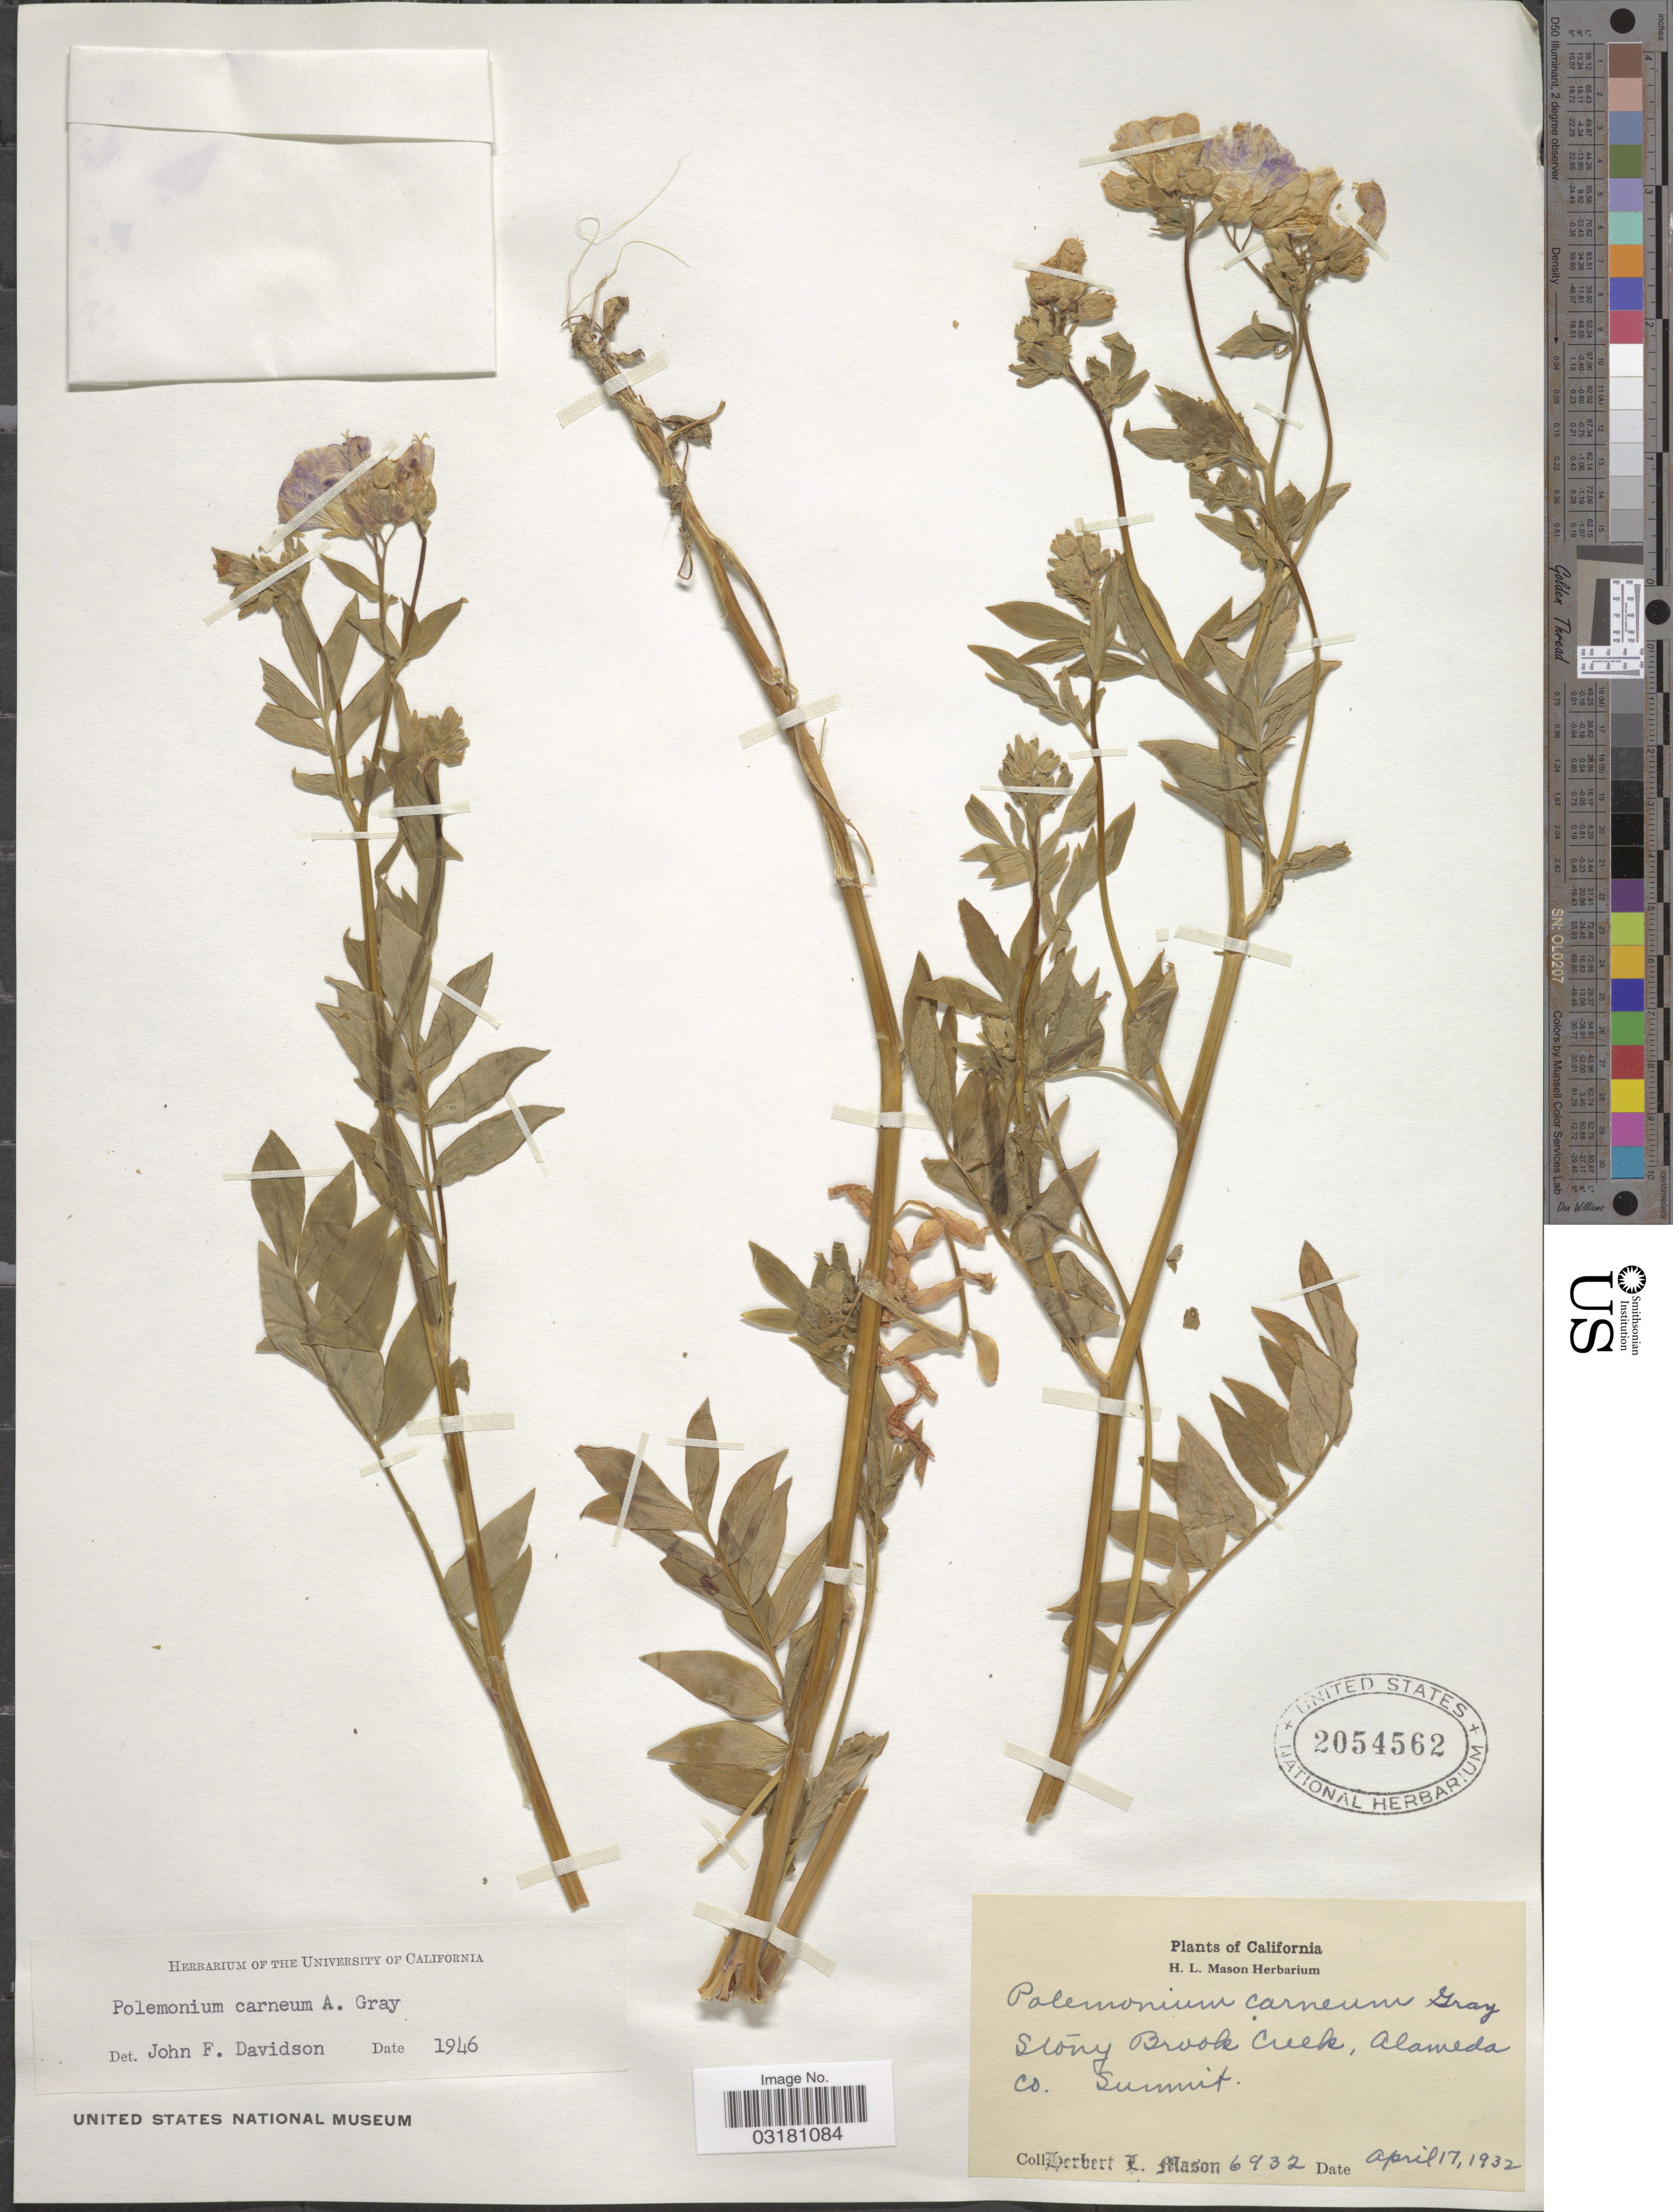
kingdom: Plantae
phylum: Tracheophyta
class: Magnoliopsida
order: Ericales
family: Polemoniaceae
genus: Polemonium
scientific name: Polemonium carneum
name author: A. Gray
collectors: H. L. Mason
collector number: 6932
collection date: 1932-04-17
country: United States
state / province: California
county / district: Alameda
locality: Stony Brook Creek, Alameda Co. Summit.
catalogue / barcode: US 2054562